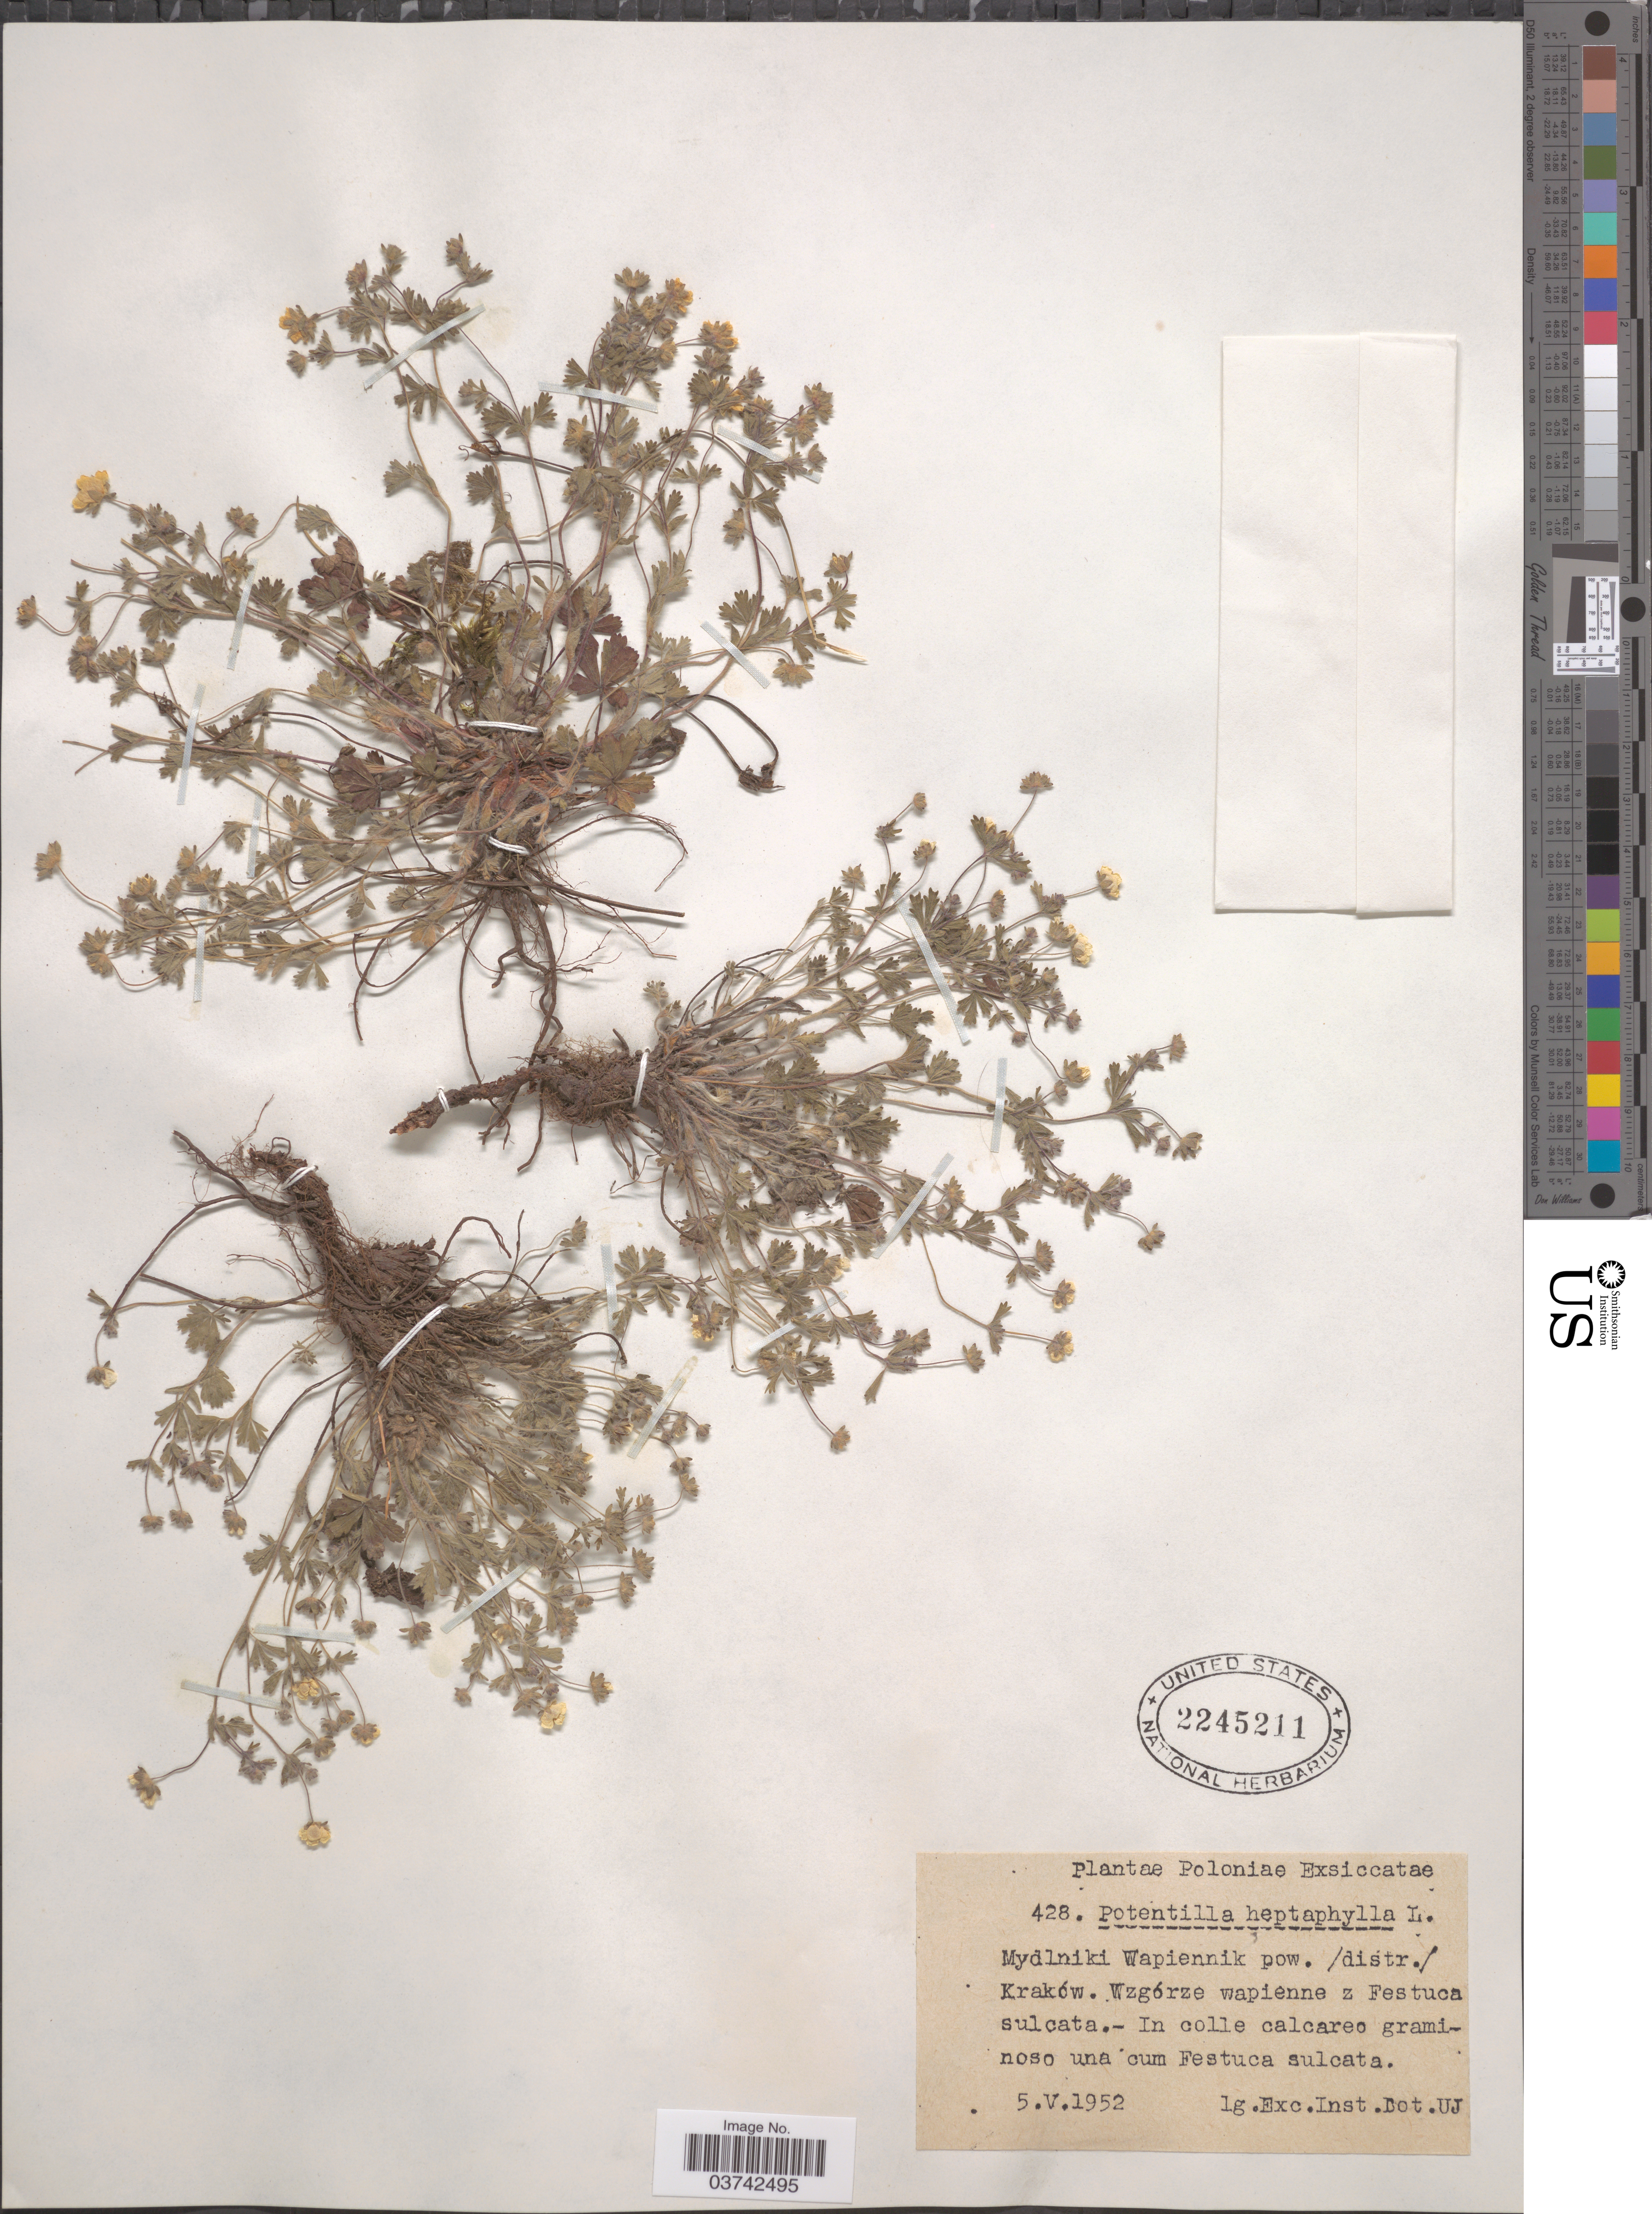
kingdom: Plantae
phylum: Tracheophyta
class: Magnoliopsida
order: Rosales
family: Rosaceae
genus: Potentilla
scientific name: Potentilla heptaphylla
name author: L.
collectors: ex Inst. Bot. UJ.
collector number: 428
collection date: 1952-05-05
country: Poland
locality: Mydlniki Wapiennik pow./ distr./ Kraków.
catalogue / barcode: US 2245211